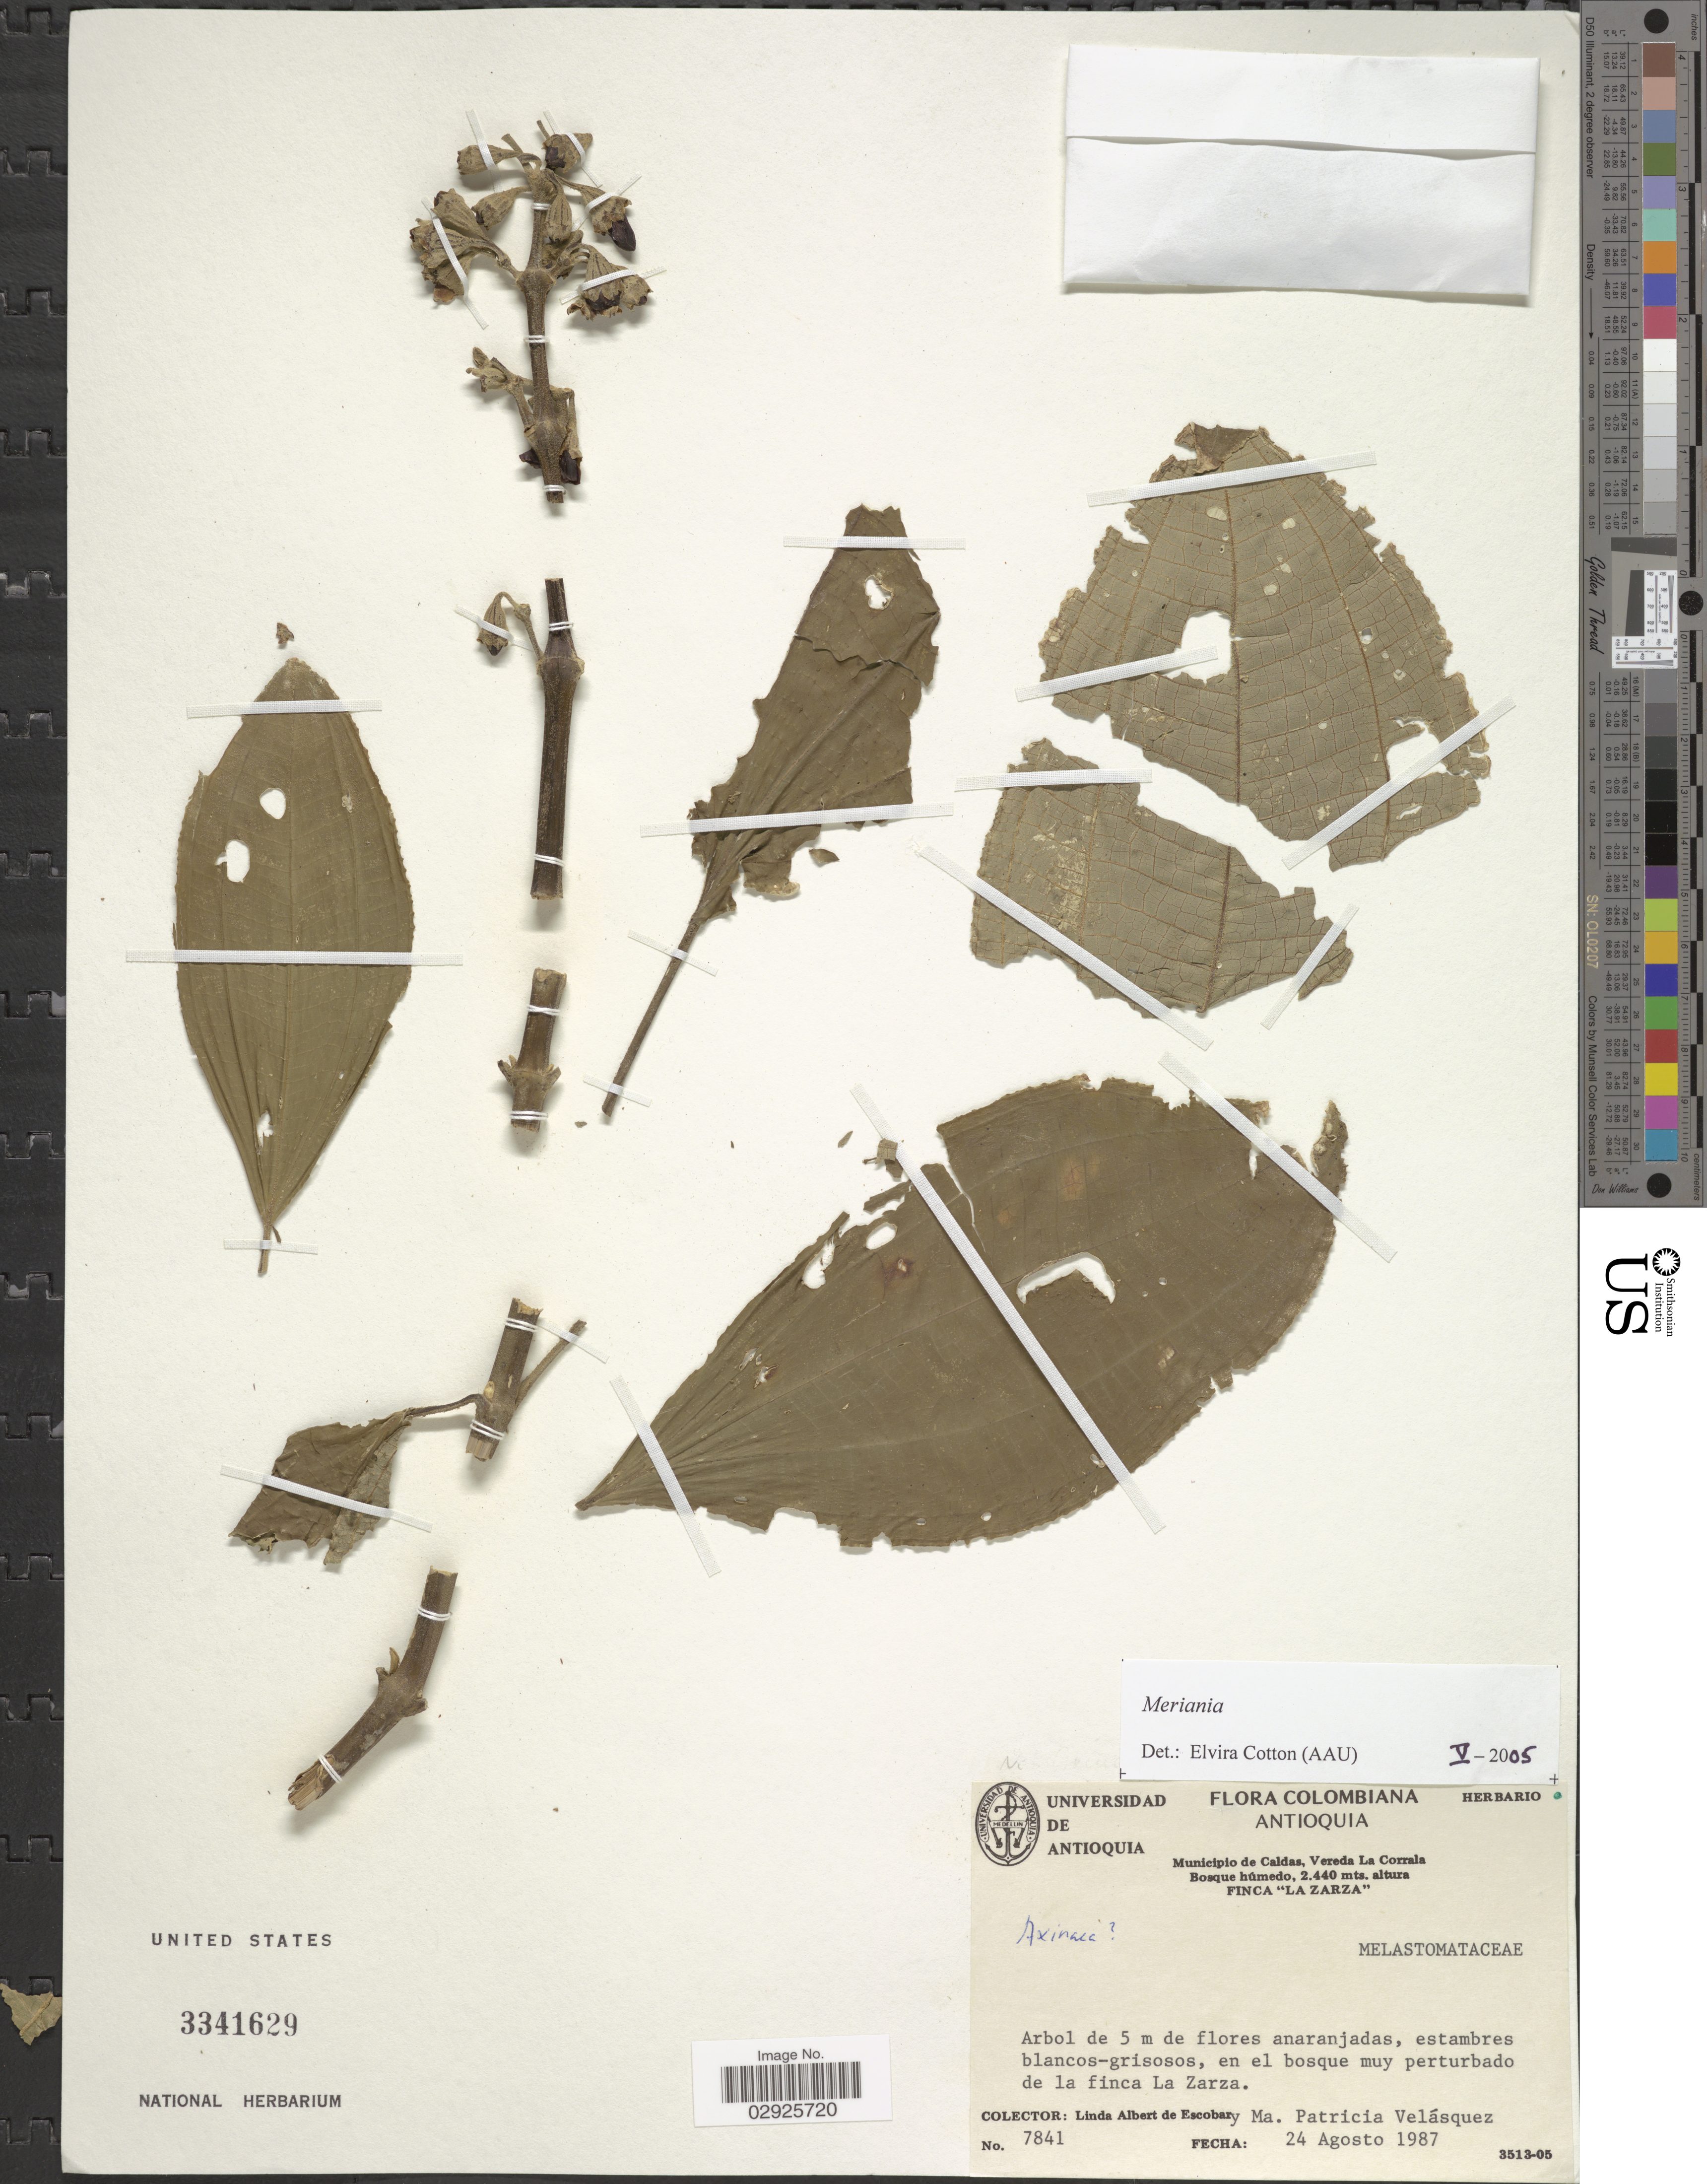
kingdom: Plantae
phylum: Tracheophyta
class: Magnoliopsida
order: Myrtales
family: Melastomataceae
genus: Meriania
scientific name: Meriania sp.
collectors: L. K. de Escobar & M. P. Velásquez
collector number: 7841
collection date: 1987-08-24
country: Colombia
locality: Antioquia. Municipio de Caldas, Vereda La Corrala. Bosque húmedo. Finca "La Zarza". Finca La Zarza.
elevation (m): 2440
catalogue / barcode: US 3341629